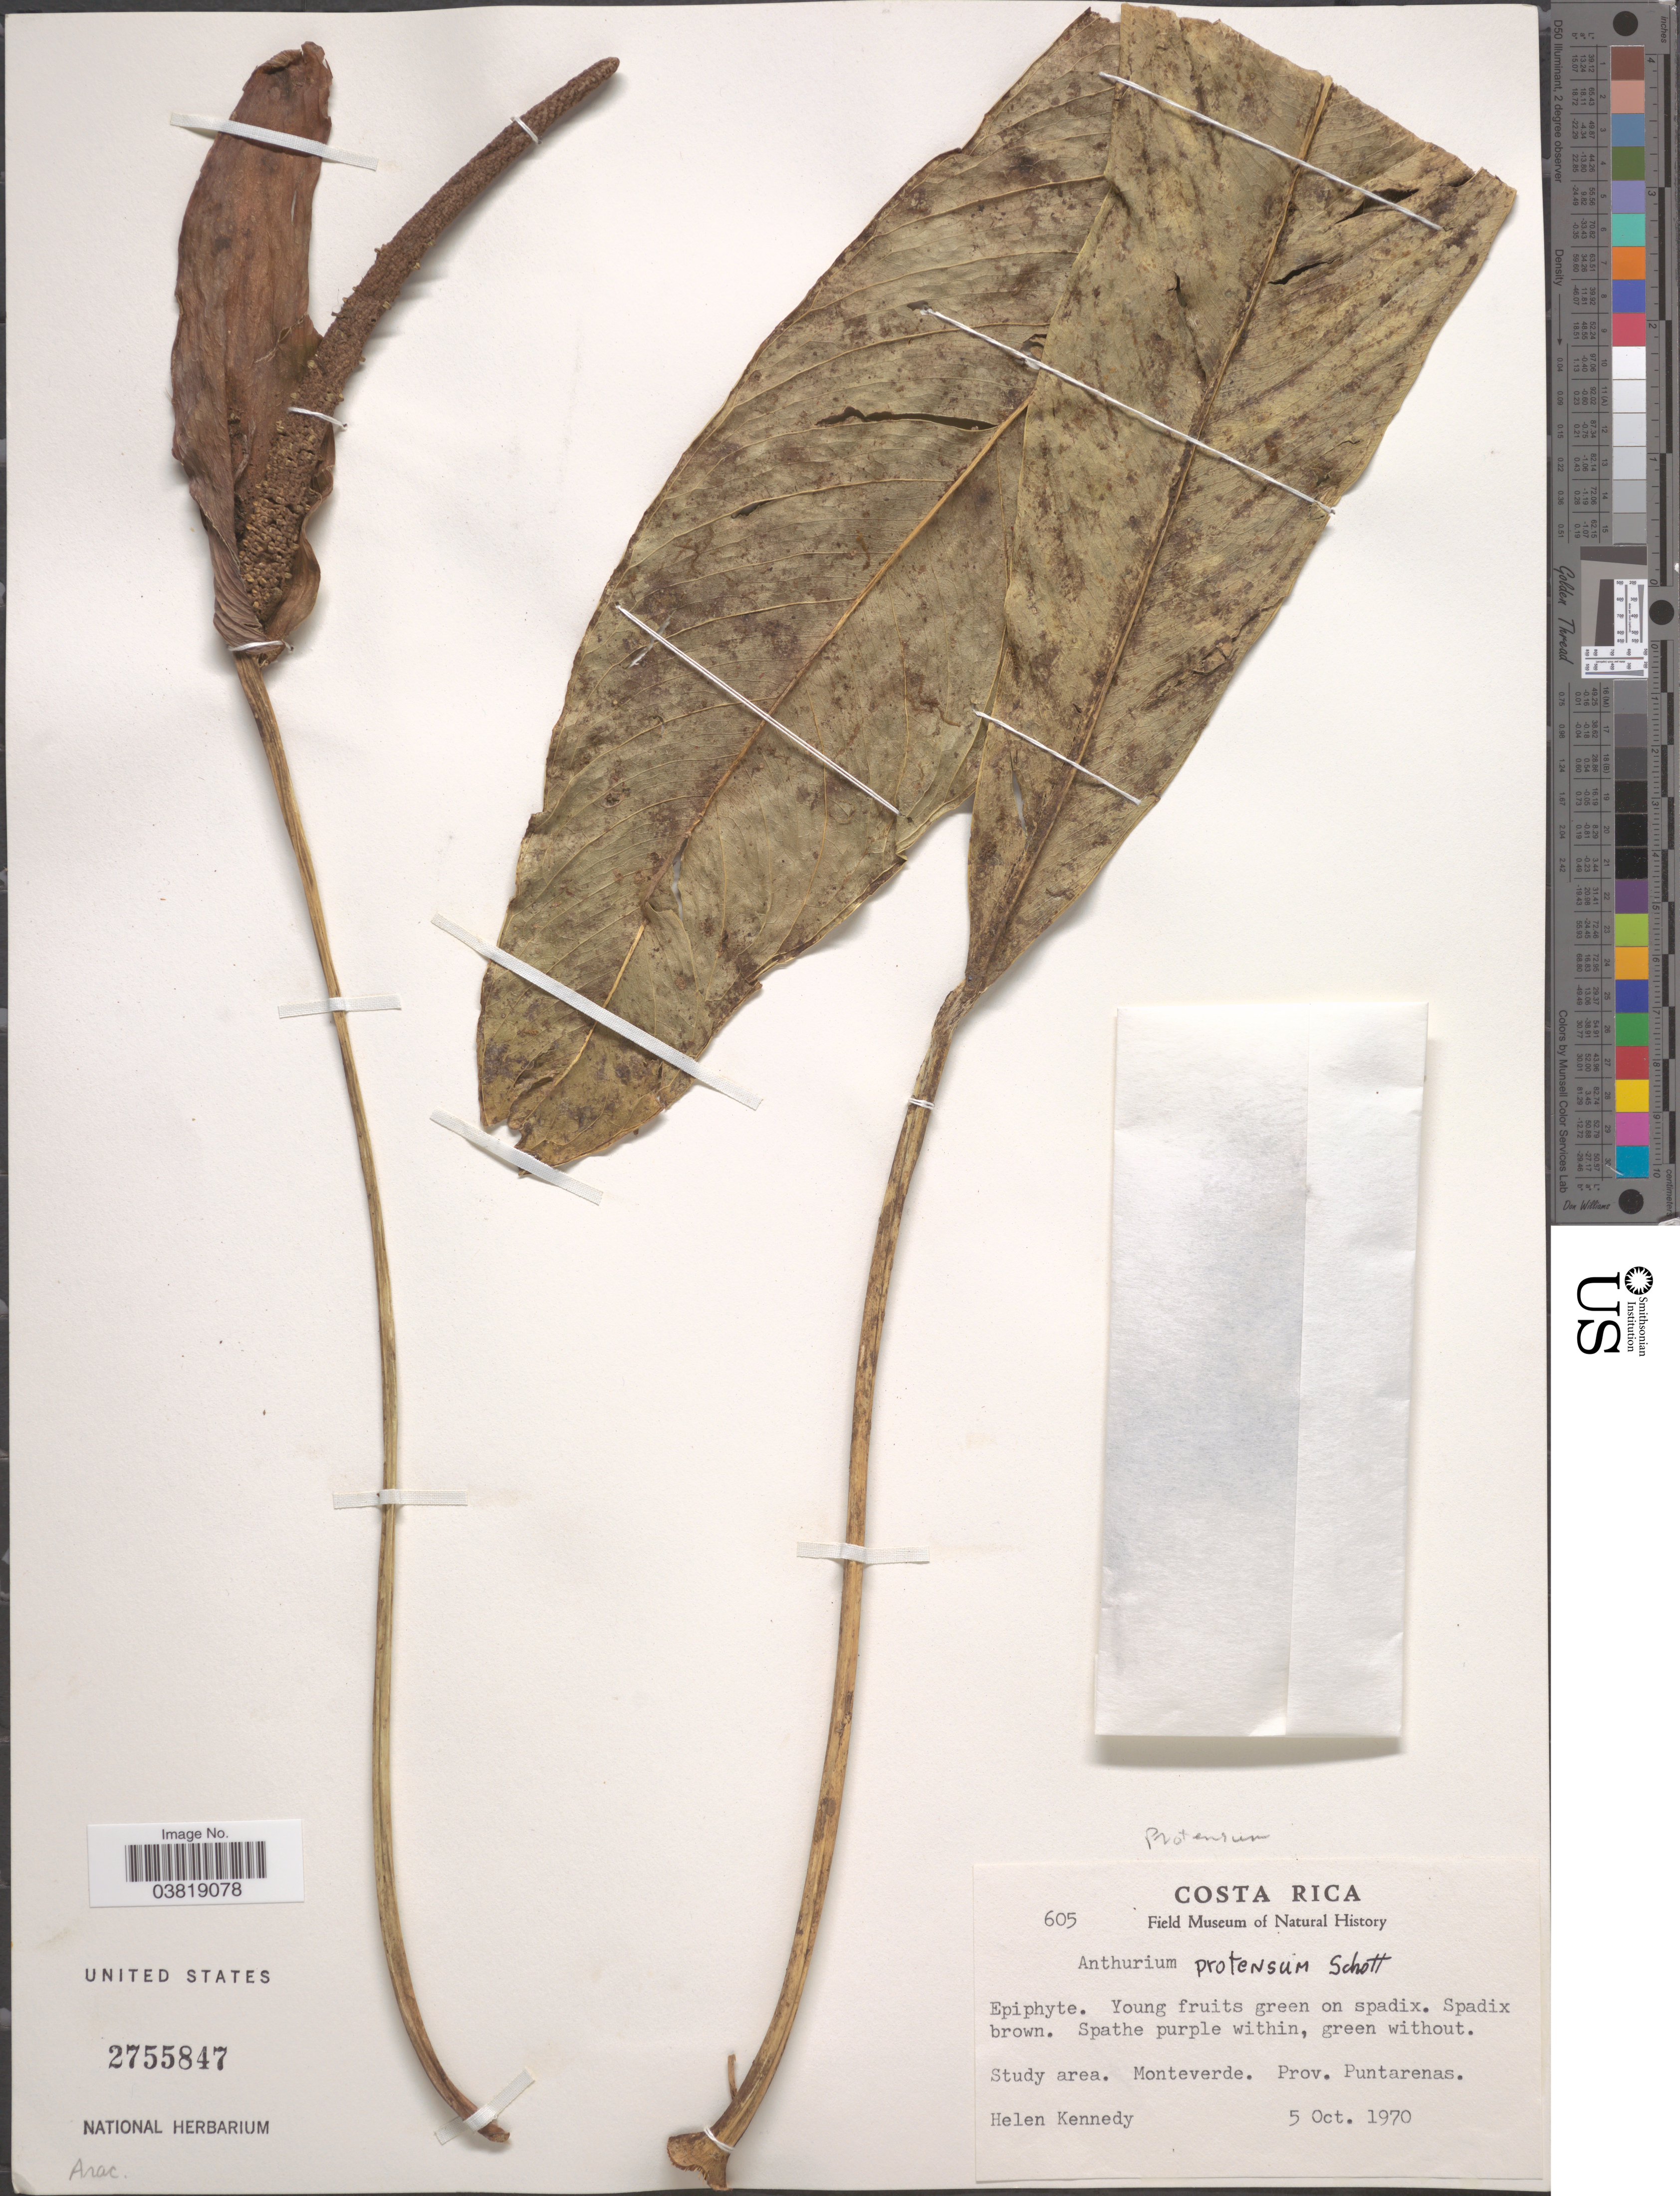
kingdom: Plantae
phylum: Tracheophyta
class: Liliopsida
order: Alismatales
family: Araceae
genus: Anthurium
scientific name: Anthurium protensum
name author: Schott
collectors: H. Kennedy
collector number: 605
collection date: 1970-10-05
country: Costa Rica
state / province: Puntarenas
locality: Study area. Monteverde.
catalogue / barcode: US 2755847